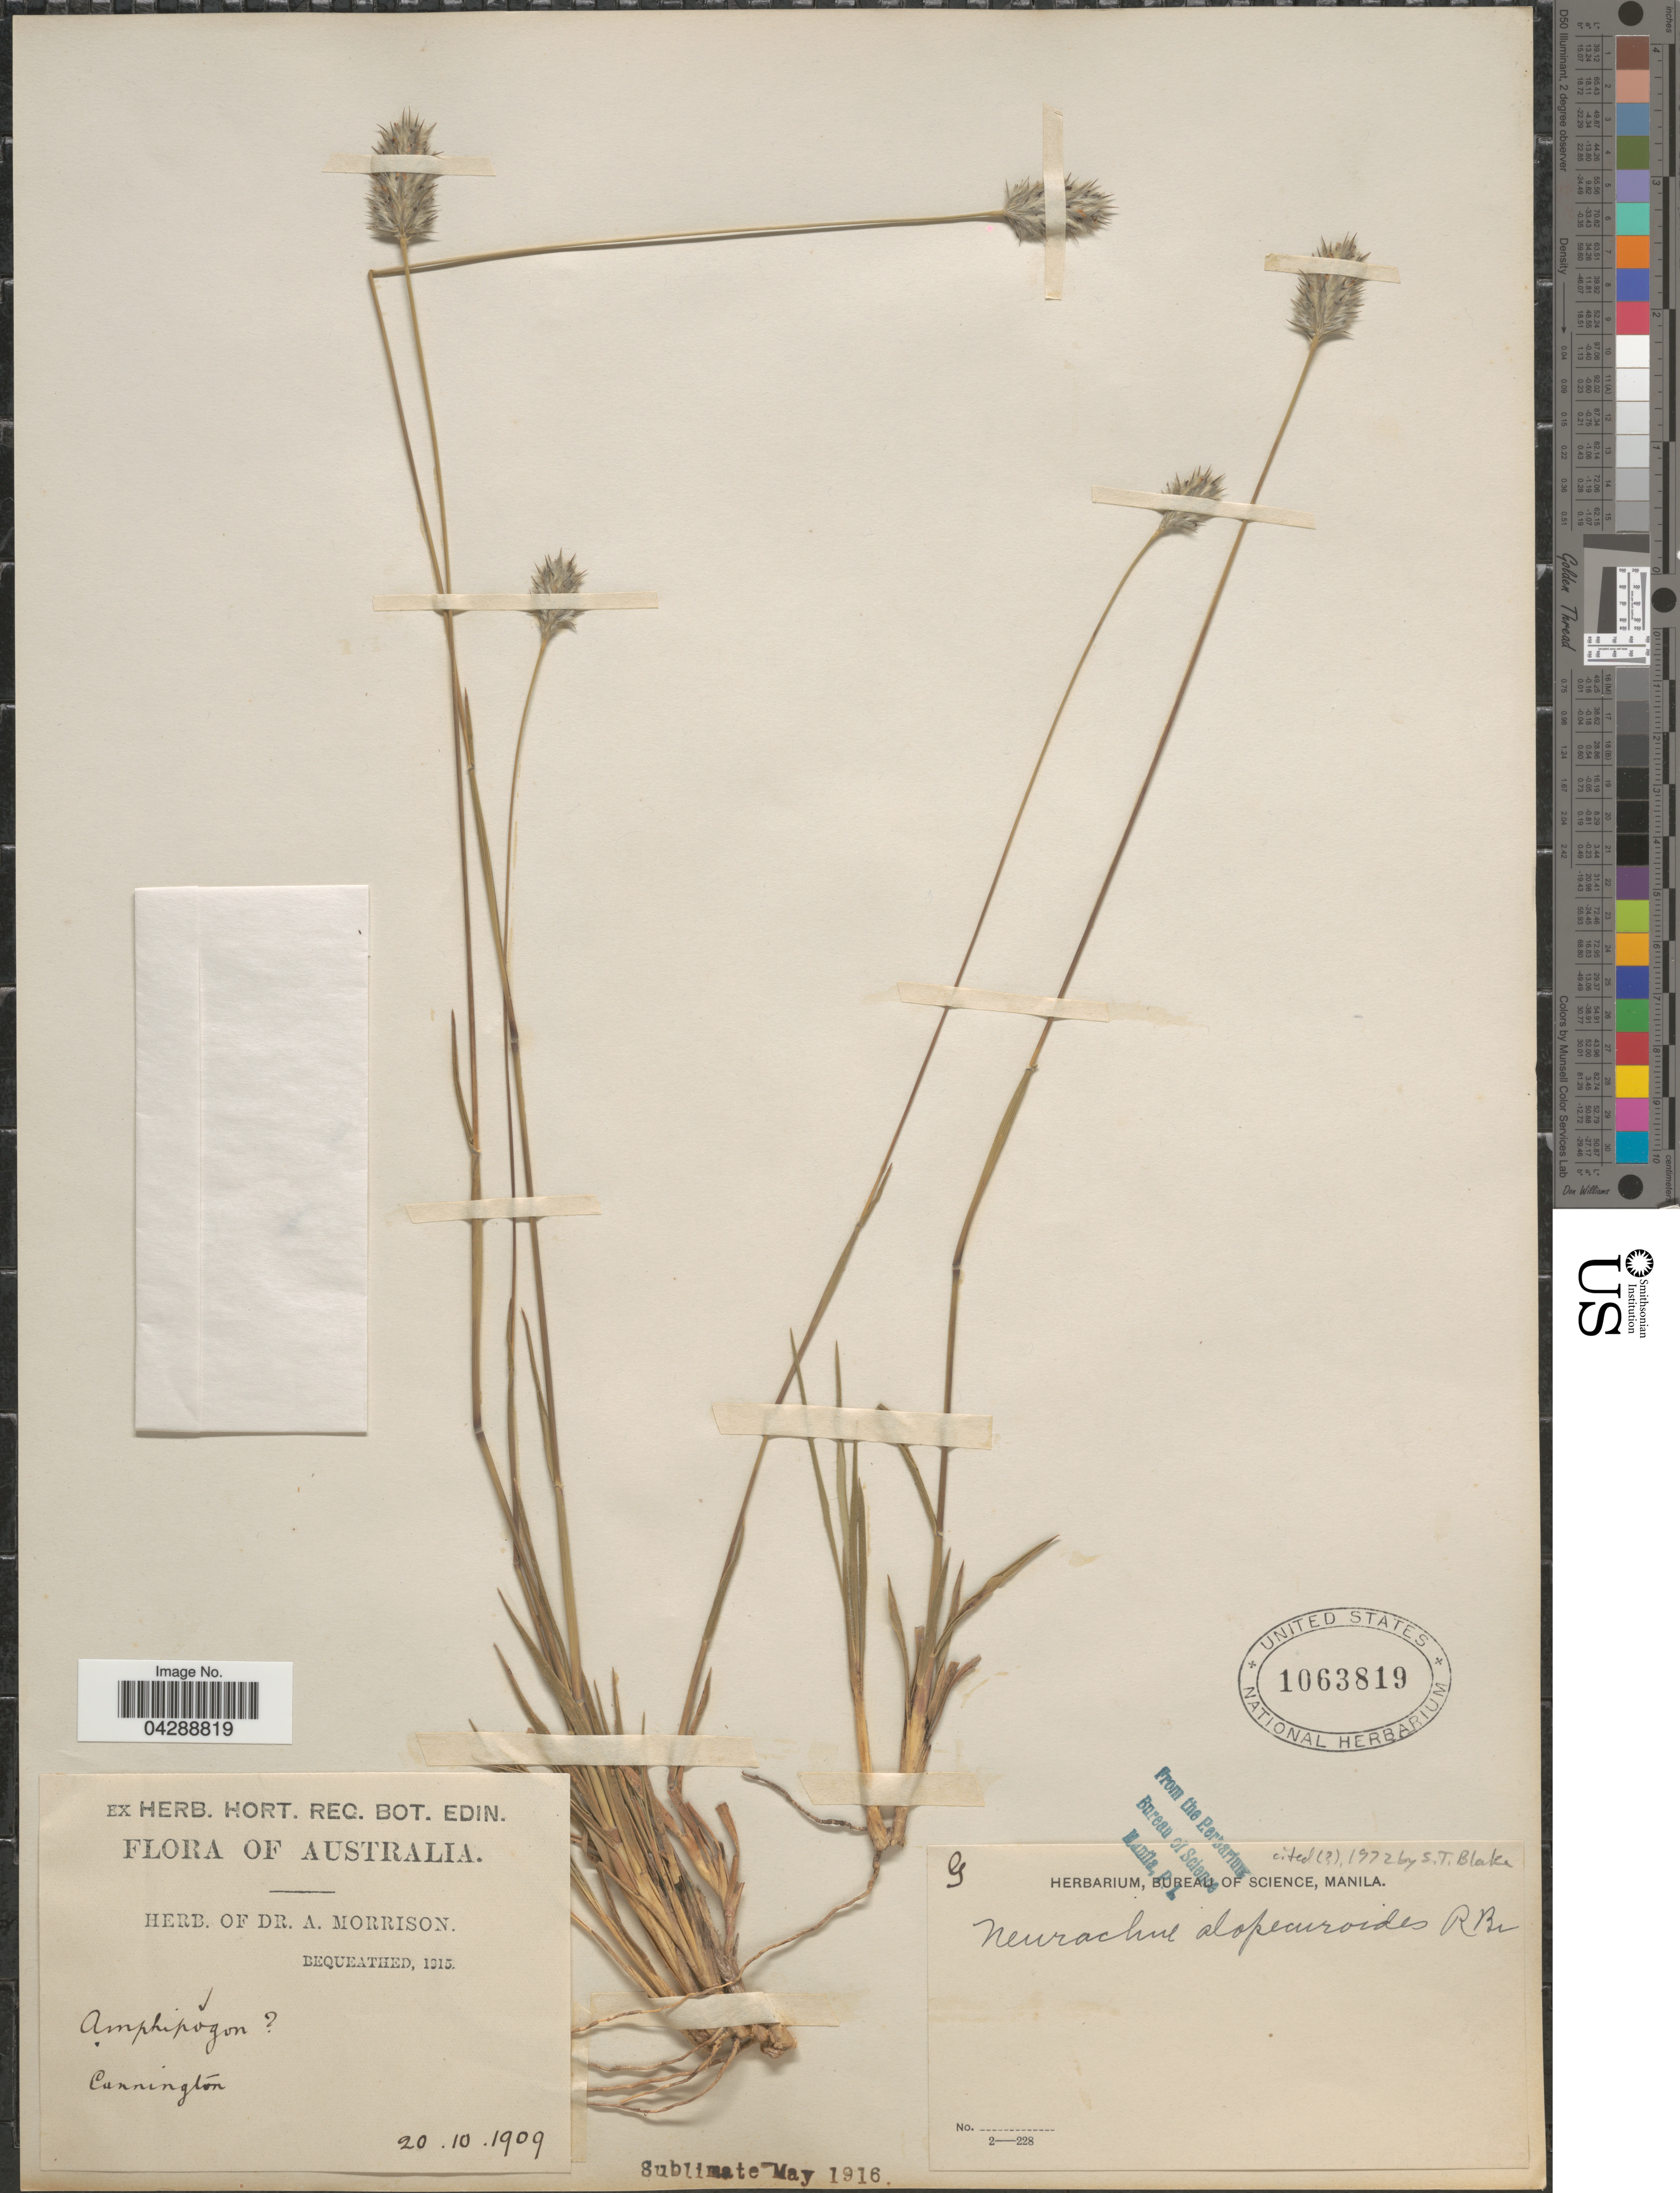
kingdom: Plantae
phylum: Tracheophyta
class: Liliopsida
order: Poales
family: Poaceae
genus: Neurachne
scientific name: Neurachne alopecuroidea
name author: R. Br.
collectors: ex herb. Dr. A. Morrison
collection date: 1909-10-20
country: Australia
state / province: Western Australia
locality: Cannington.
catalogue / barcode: US 1063819